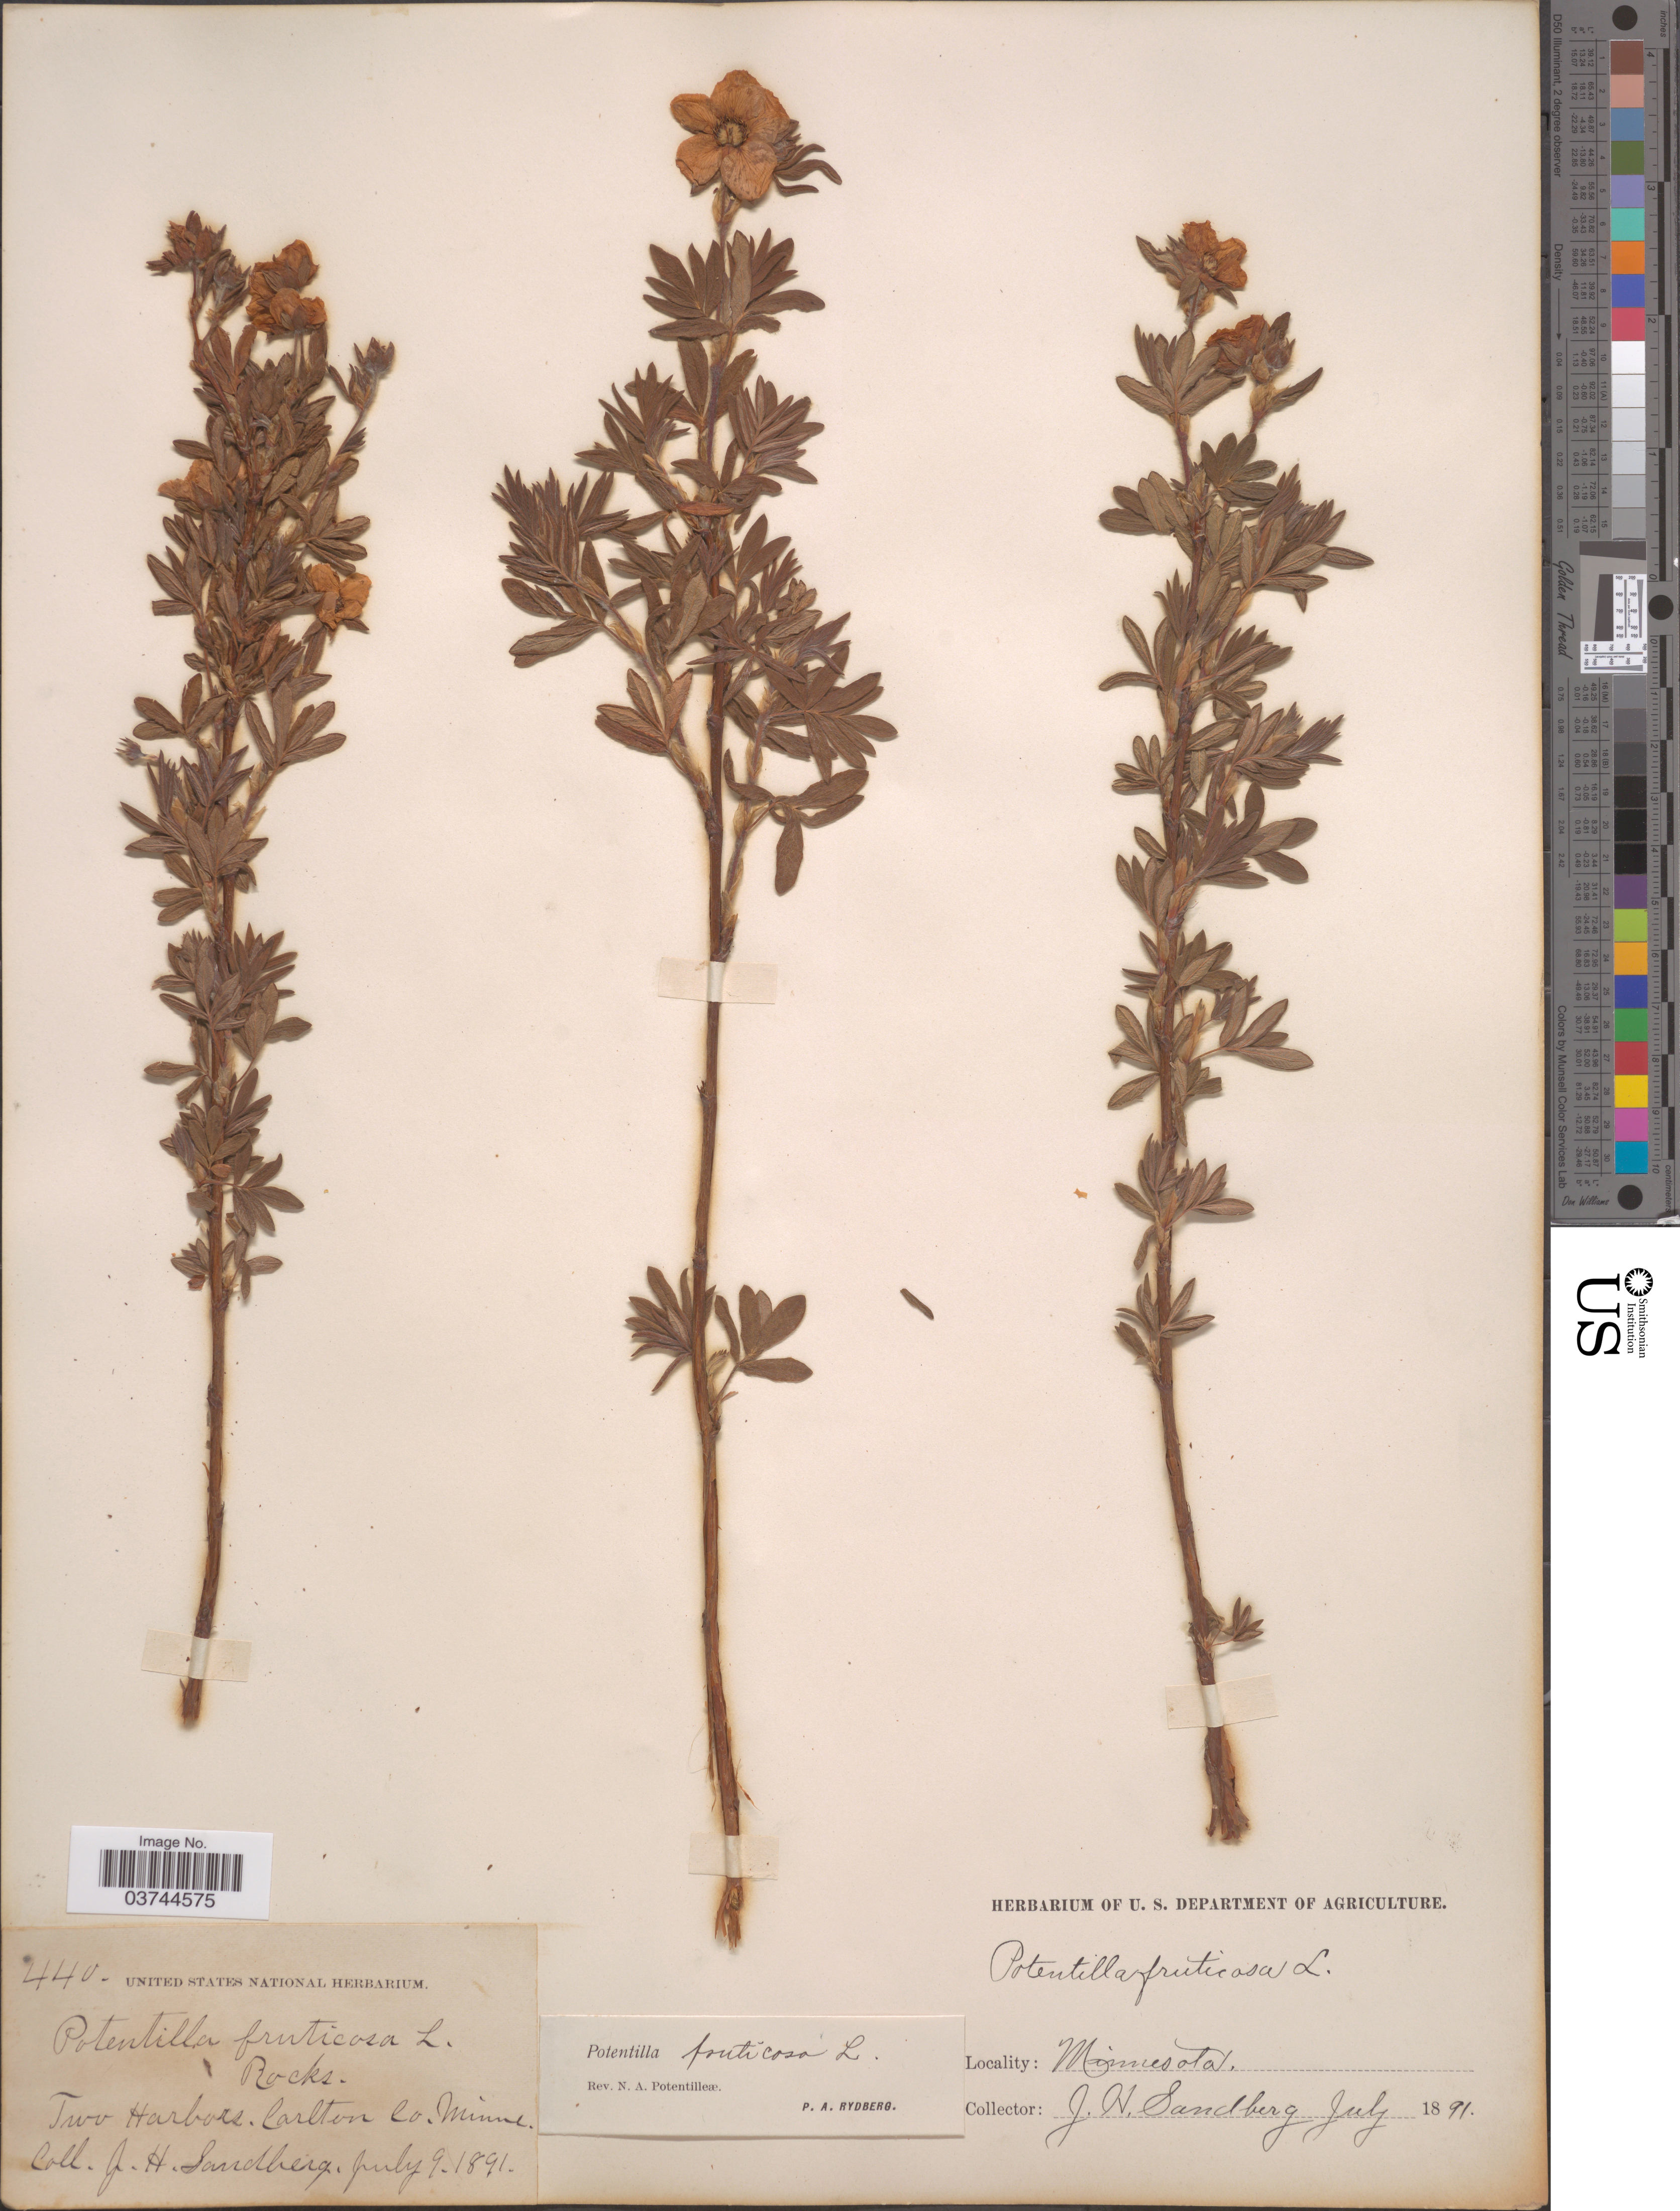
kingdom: Plantae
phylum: Tracheophyta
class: Magnoliopsida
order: Rosales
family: Rosaceae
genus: Dasiphora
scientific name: Dasiphora fruticosa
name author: (L.) Rydb.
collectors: J. H. Sandberg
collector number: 440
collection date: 1891-07-09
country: United States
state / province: Minnesota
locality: Two Harbors. Carlton Co.